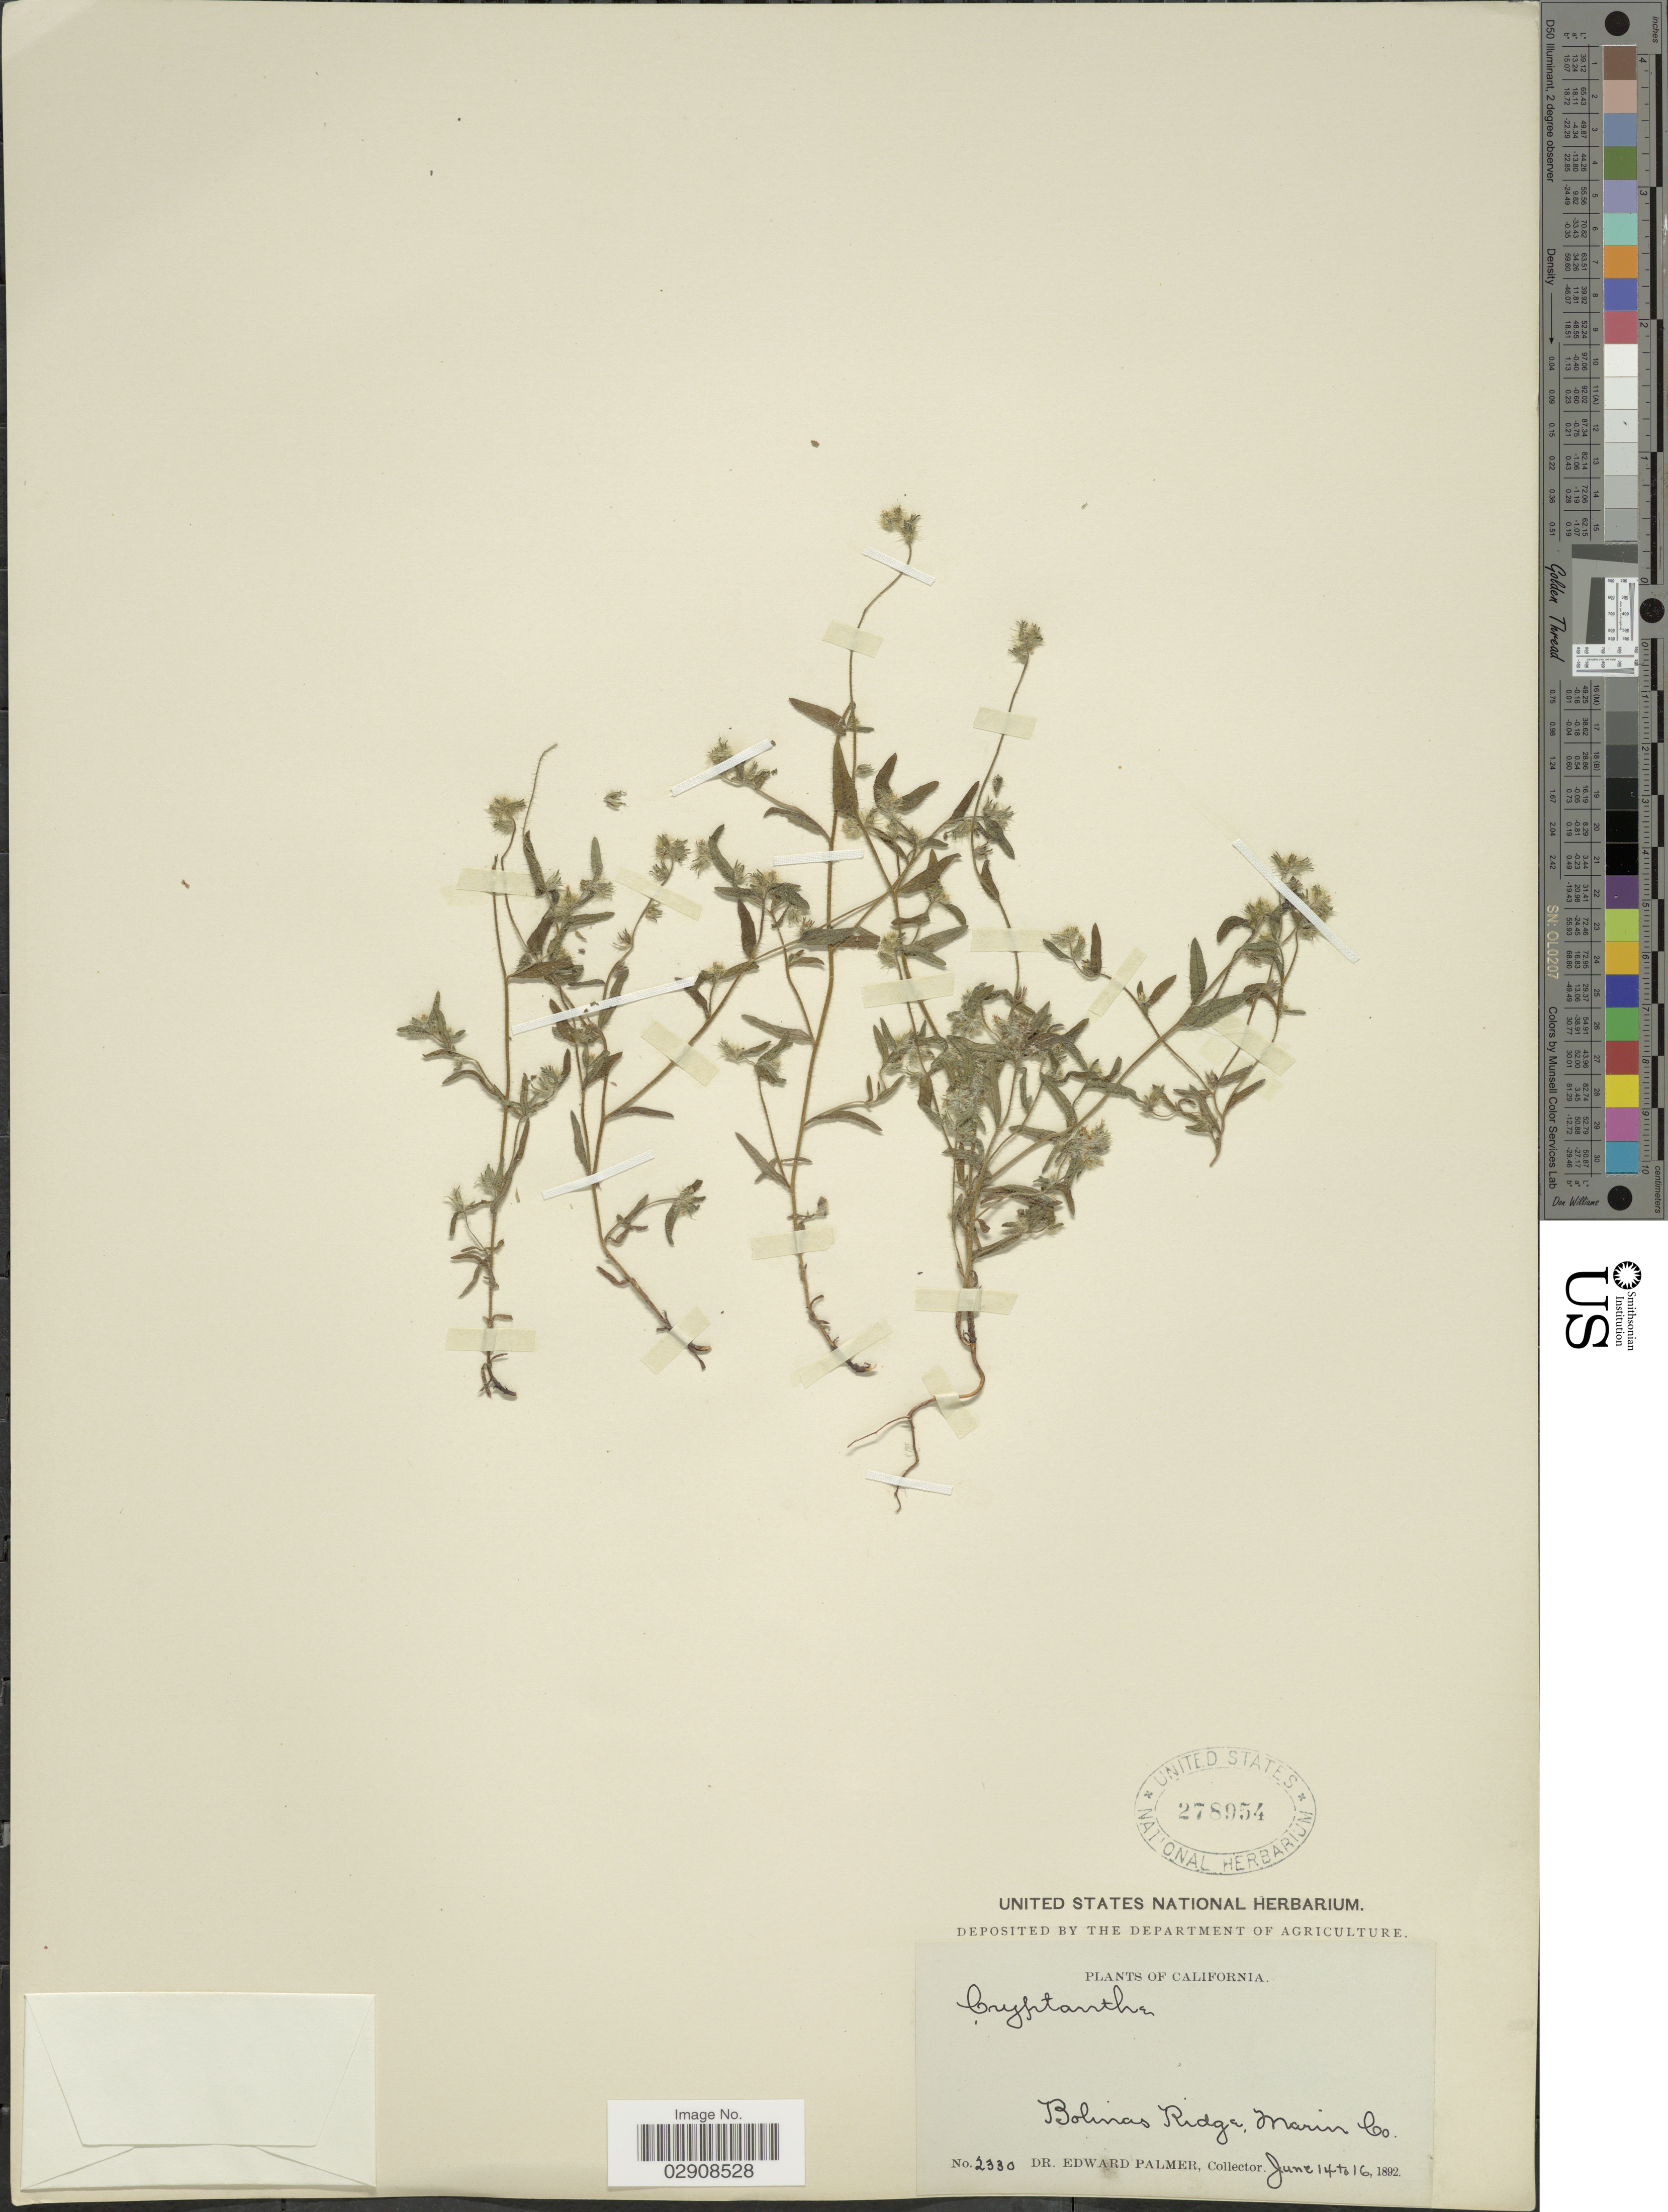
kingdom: Plantae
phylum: Tracheophyta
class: Magnoliopsida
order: Boraginales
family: Boraginaceae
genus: Cryptantha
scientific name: Cryptantha sp.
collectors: E. Palmer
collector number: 2330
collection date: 1892-06-14/1892-07-16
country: United States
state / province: California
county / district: Marin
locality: Bolinas Ridge, Marin Co.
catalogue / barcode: US 278954